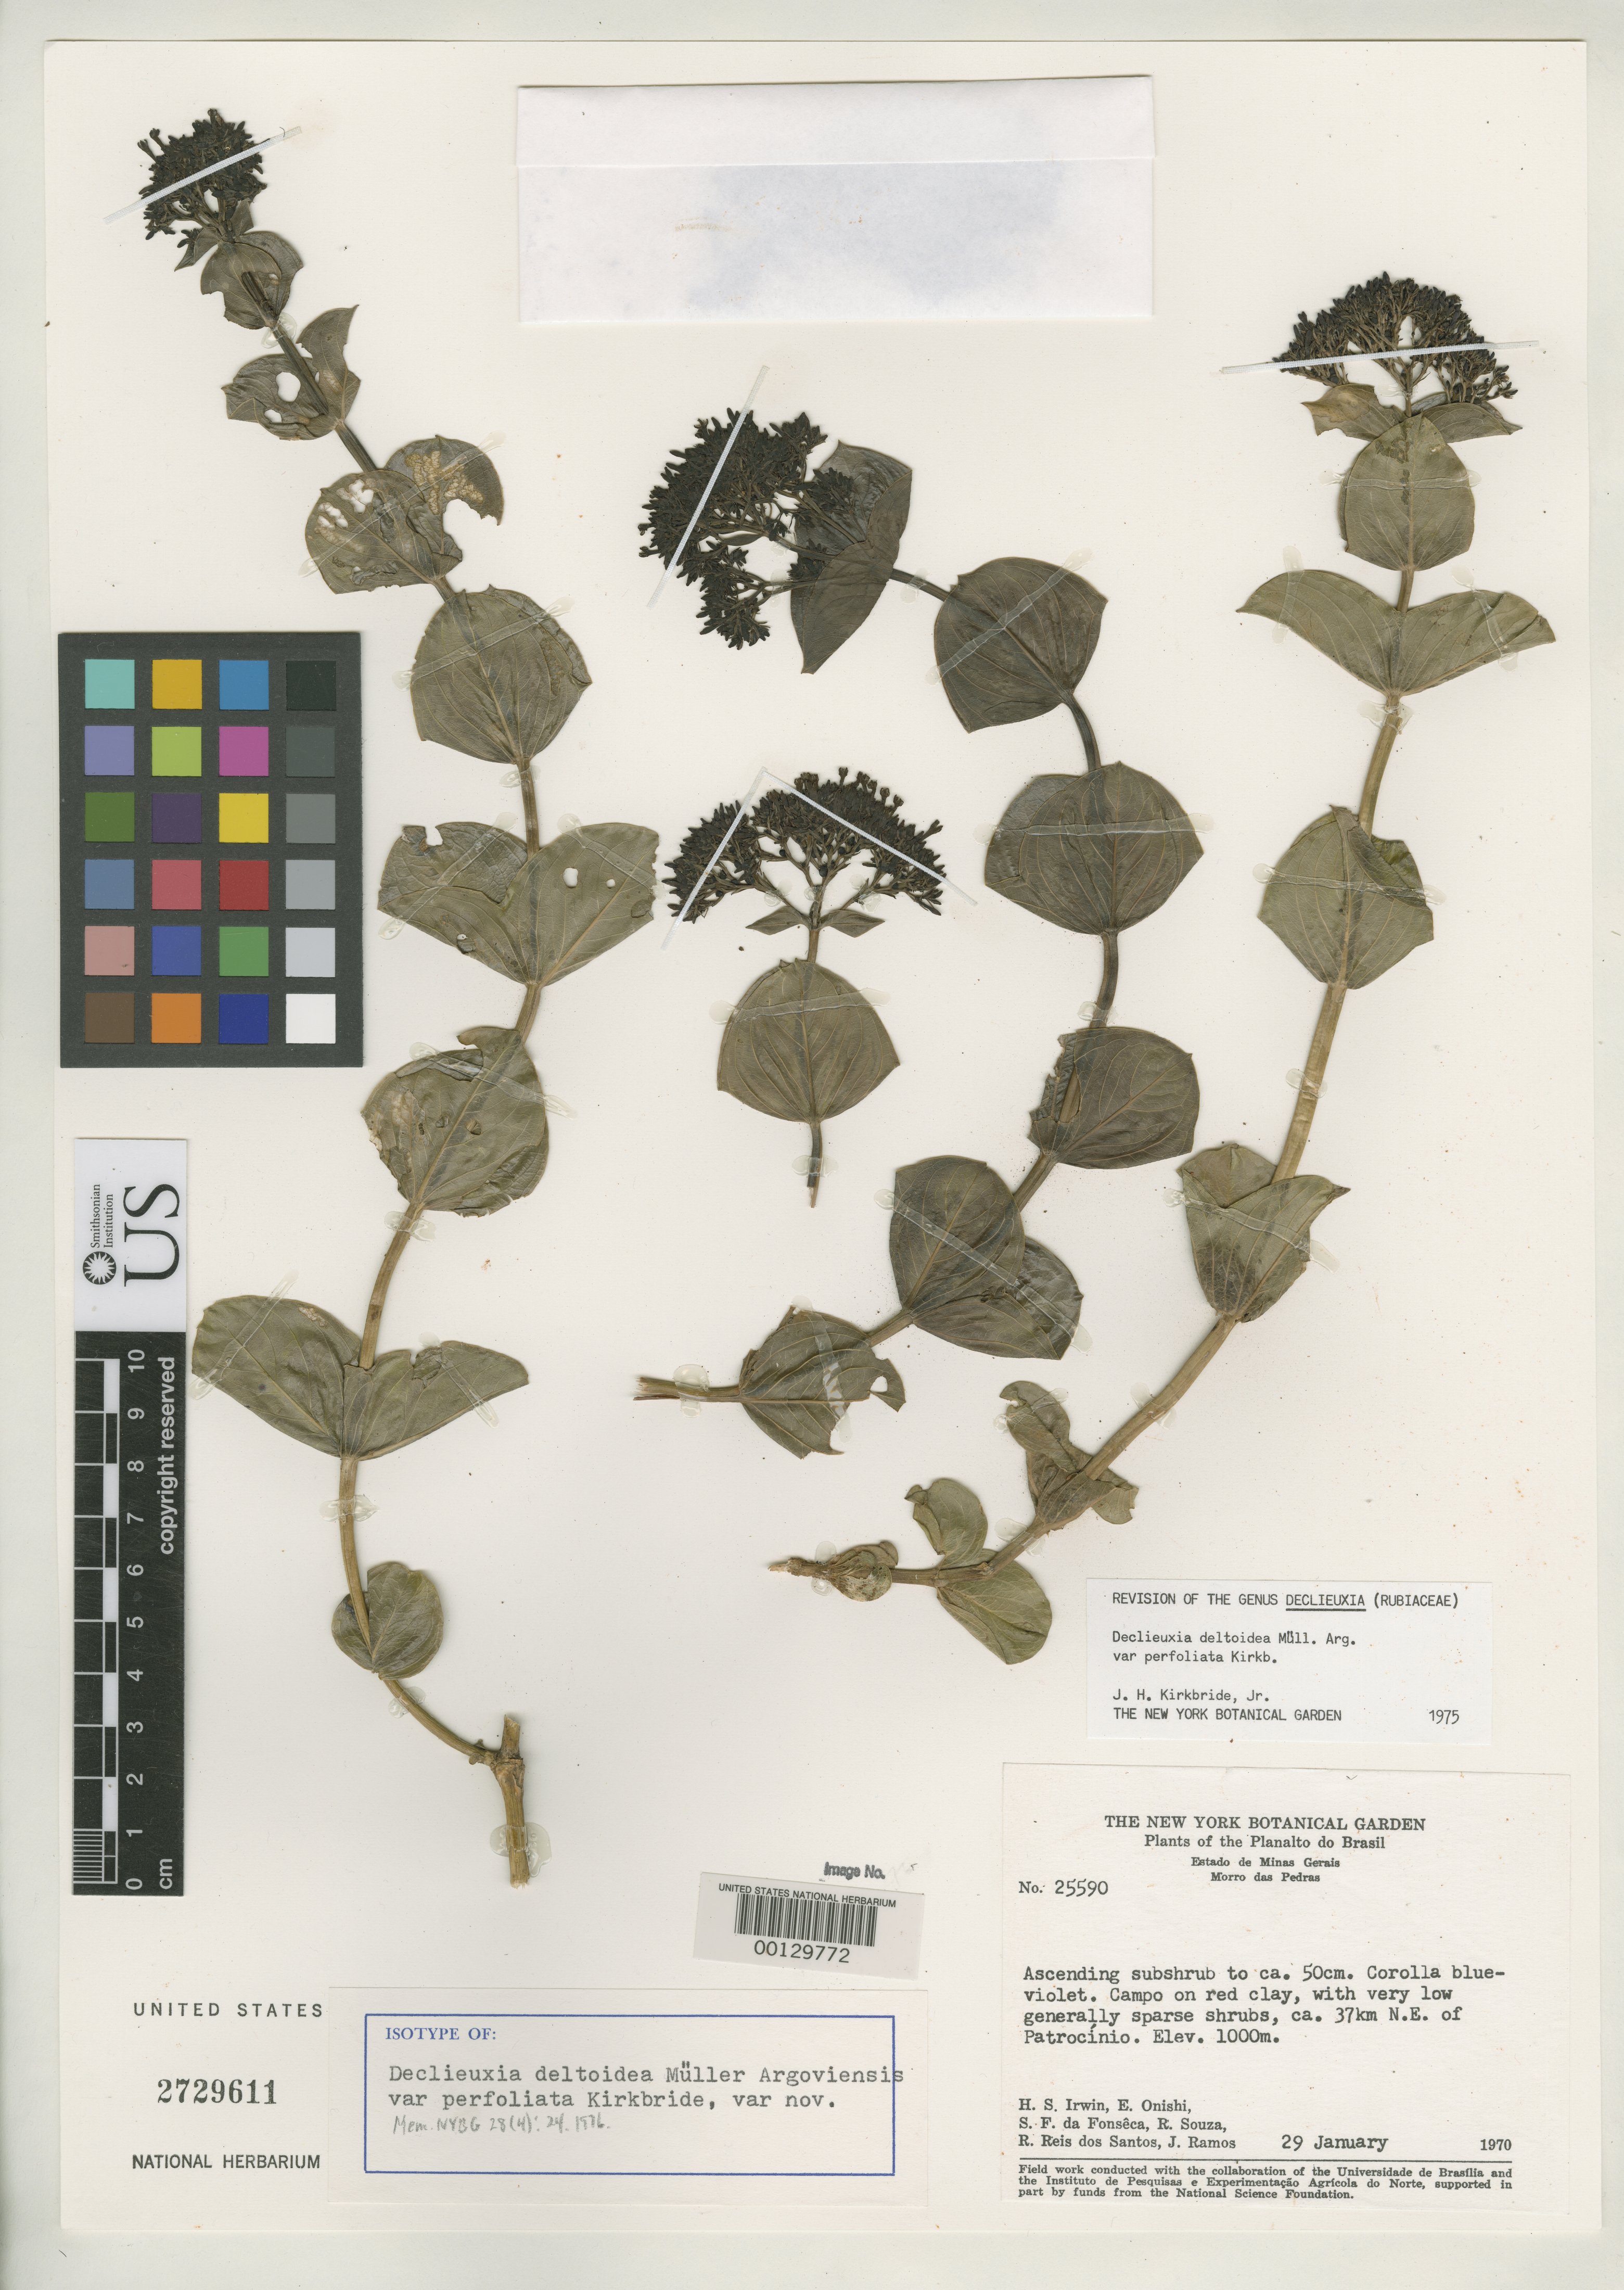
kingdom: Plantae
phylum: Tracheophyta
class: Magnoliopsida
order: Gentianales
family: Rubiaceae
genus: Declieuxia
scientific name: Declieuxia deltoidea var. perfoliata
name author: J.H. Kirkbr.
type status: Isotype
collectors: H. Irwin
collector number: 25590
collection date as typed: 29 Jan 1970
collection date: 1970-01-29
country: Brazil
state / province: Minas Gerais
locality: Morro das Pedras, 37 km. NE of Patrocino.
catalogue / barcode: US 2729611